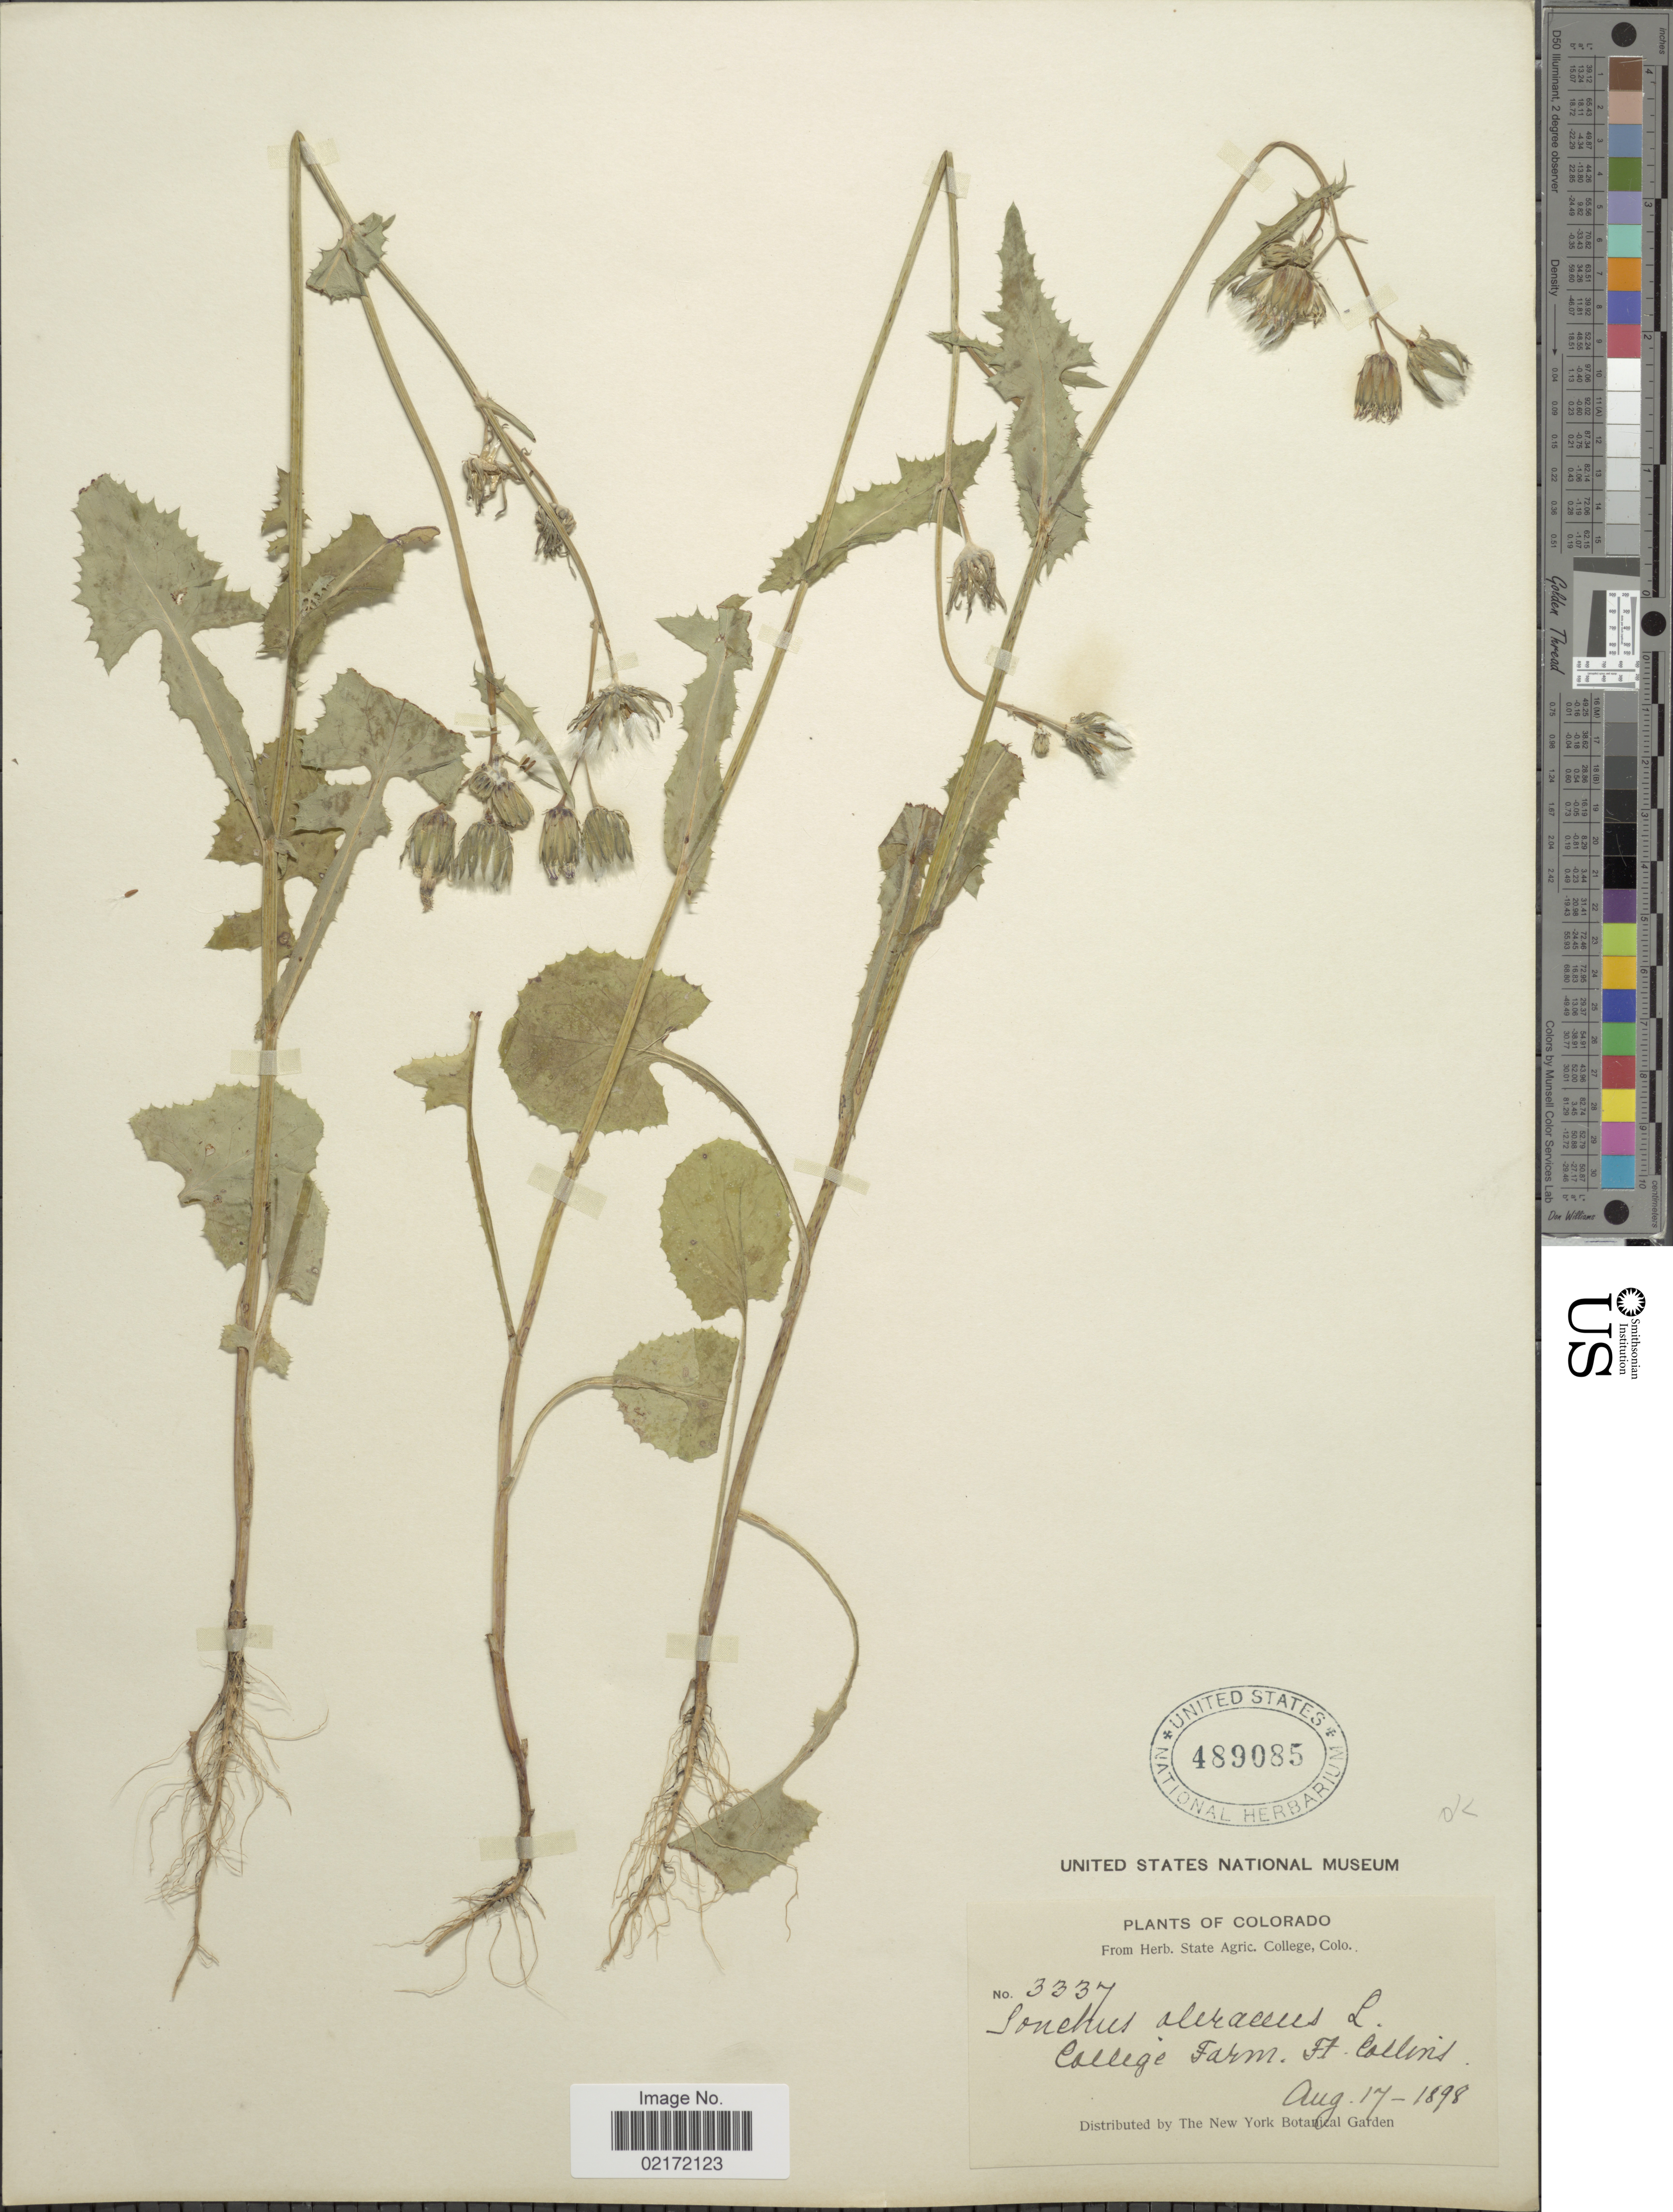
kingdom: Plantae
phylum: Tracheophyta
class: Magnoliopsida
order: Asterales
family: Asteraceae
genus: Sonchus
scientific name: Sonchus oleraceus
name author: L.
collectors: ex herb. State Agric. College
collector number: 3337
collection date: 1898-08-17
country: United States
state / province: Colorado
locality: College Farm, Ft. Collins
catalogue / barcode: US 489085